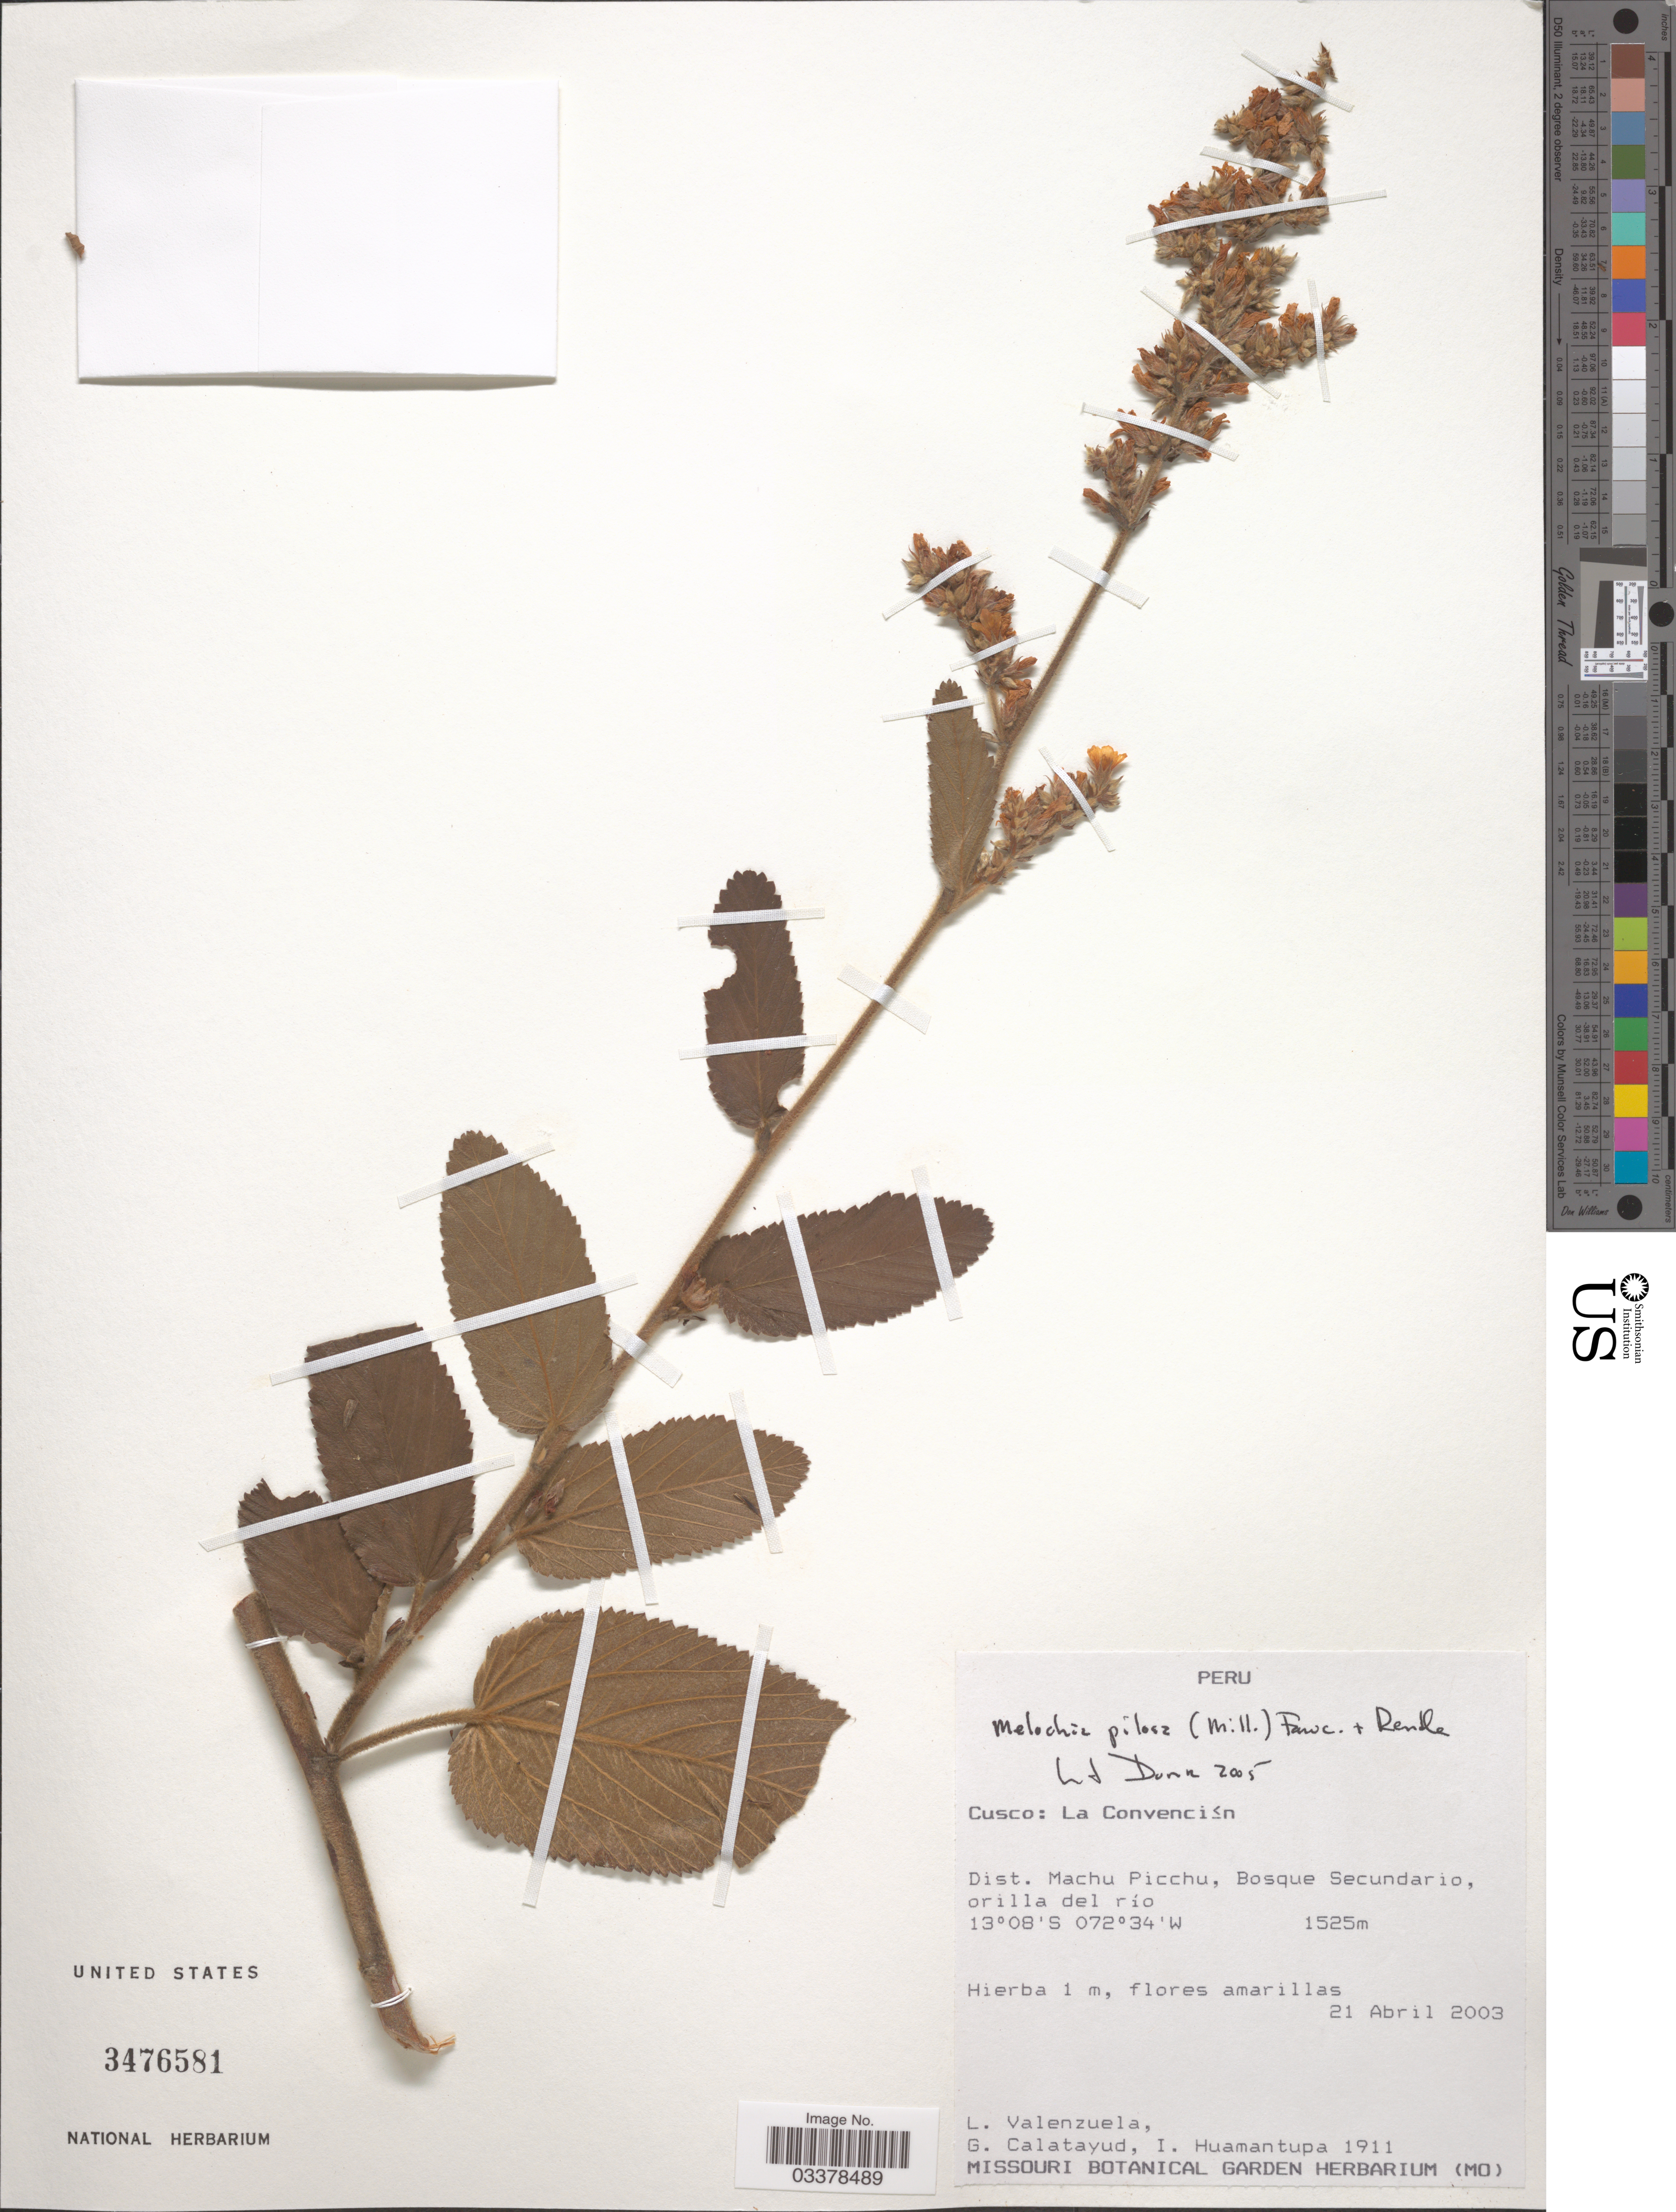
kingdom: Plantae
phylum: Tracheophyta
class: Magnoliopsida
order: Malvales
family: Malvaceae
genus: Melochia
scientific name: Melochia pilosa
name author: (Mill.) Fawc. & Rendle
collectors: L. Valenzuela, G. Calatayud & I. Huamantupa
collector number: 1911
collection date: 2003-04-21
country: Peru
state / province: Cusco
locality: La Convención. Dist. Machu Picchu, Bosque Secundario, orilla del río.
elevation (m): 1525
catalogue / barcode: US 3476581